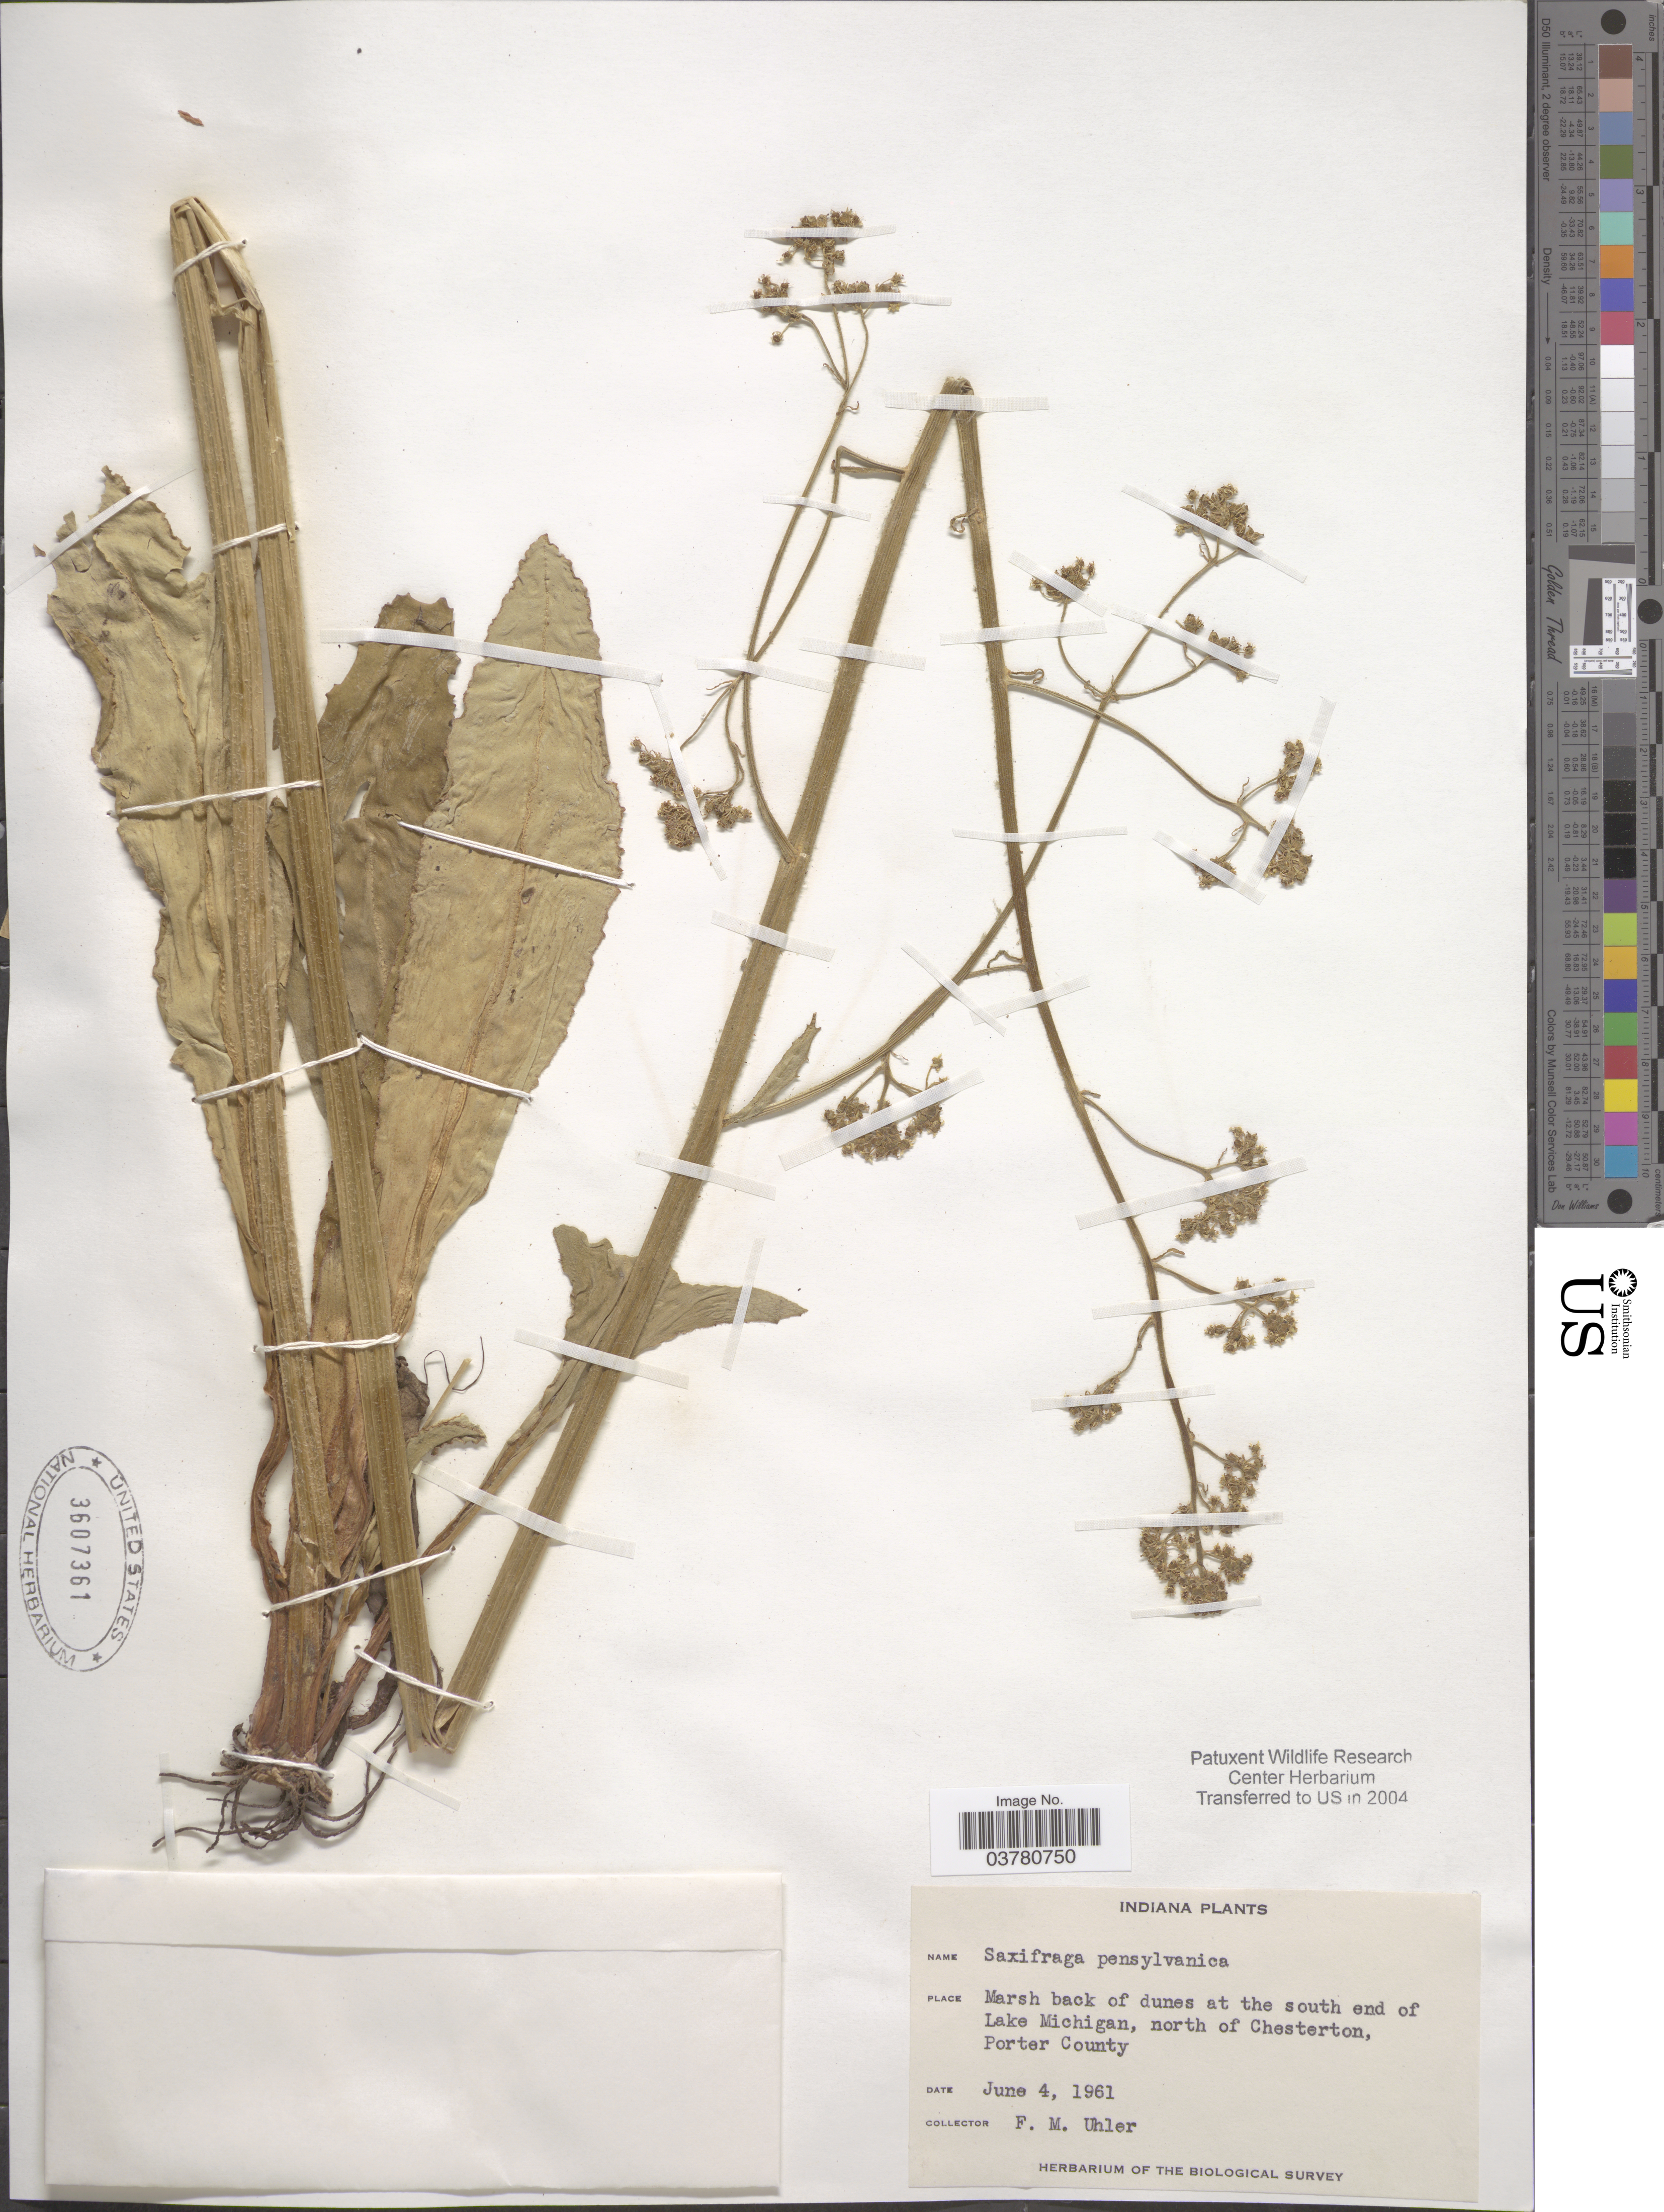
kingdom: Plantae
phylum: Tracheophyta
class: Magnoliopsida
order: Saxifragales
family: Saxifragaceae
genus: Micranthes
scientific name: Micranthes pensylvanica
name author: (L.) Haw.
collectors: F. M. Uhler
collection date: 1961-06-04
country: United States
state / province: Indiana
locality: Marsh back of dunes at the south end of Lake Michigan, north of Chesterton, Porter County. The Biological Survey.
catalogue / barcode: US 3607361